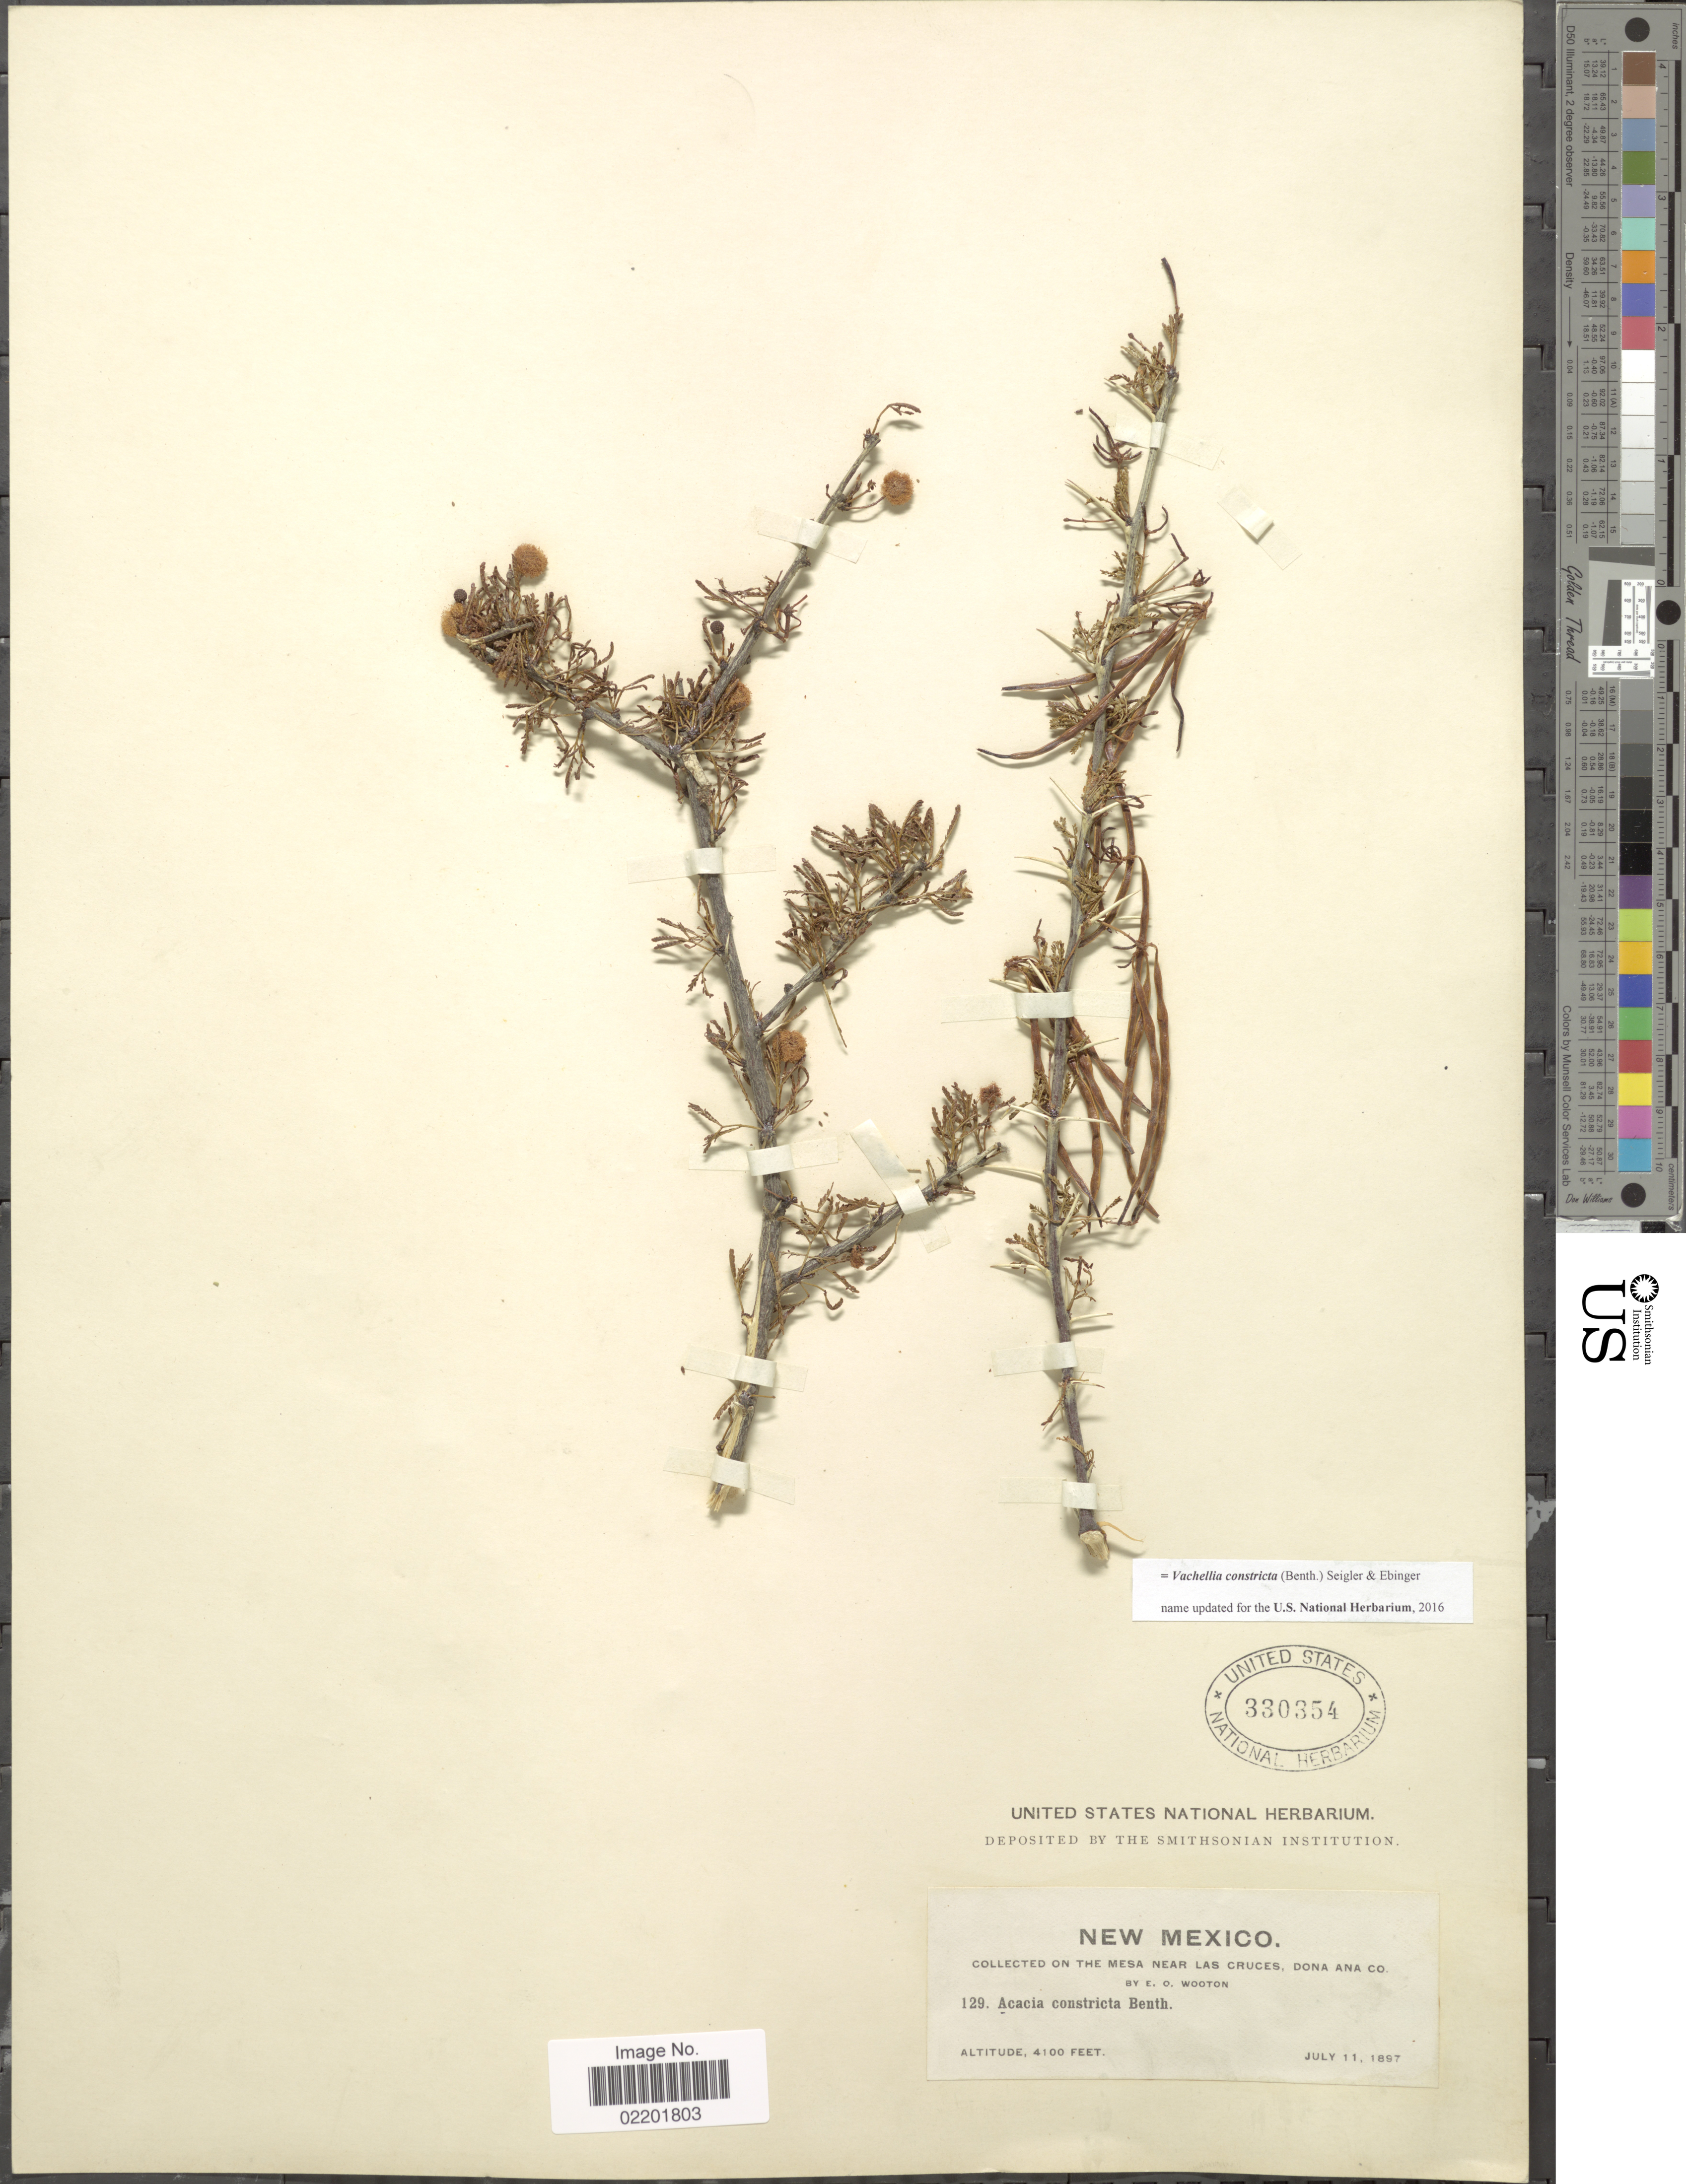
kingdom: Plantae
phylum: Tracheophyta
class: Magnoliopsida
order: Fabales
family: Fabaceae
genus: Vachellia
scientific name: Vachellia constricta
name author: (Benth.) Seigler & Ebinger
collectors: E. O. Wooton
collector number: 129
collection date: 1897-07-11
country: United States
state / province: New Mexico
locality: Mesa near Las Cruces, Dona Ana Co.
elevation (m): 1250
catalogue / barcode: US 330354